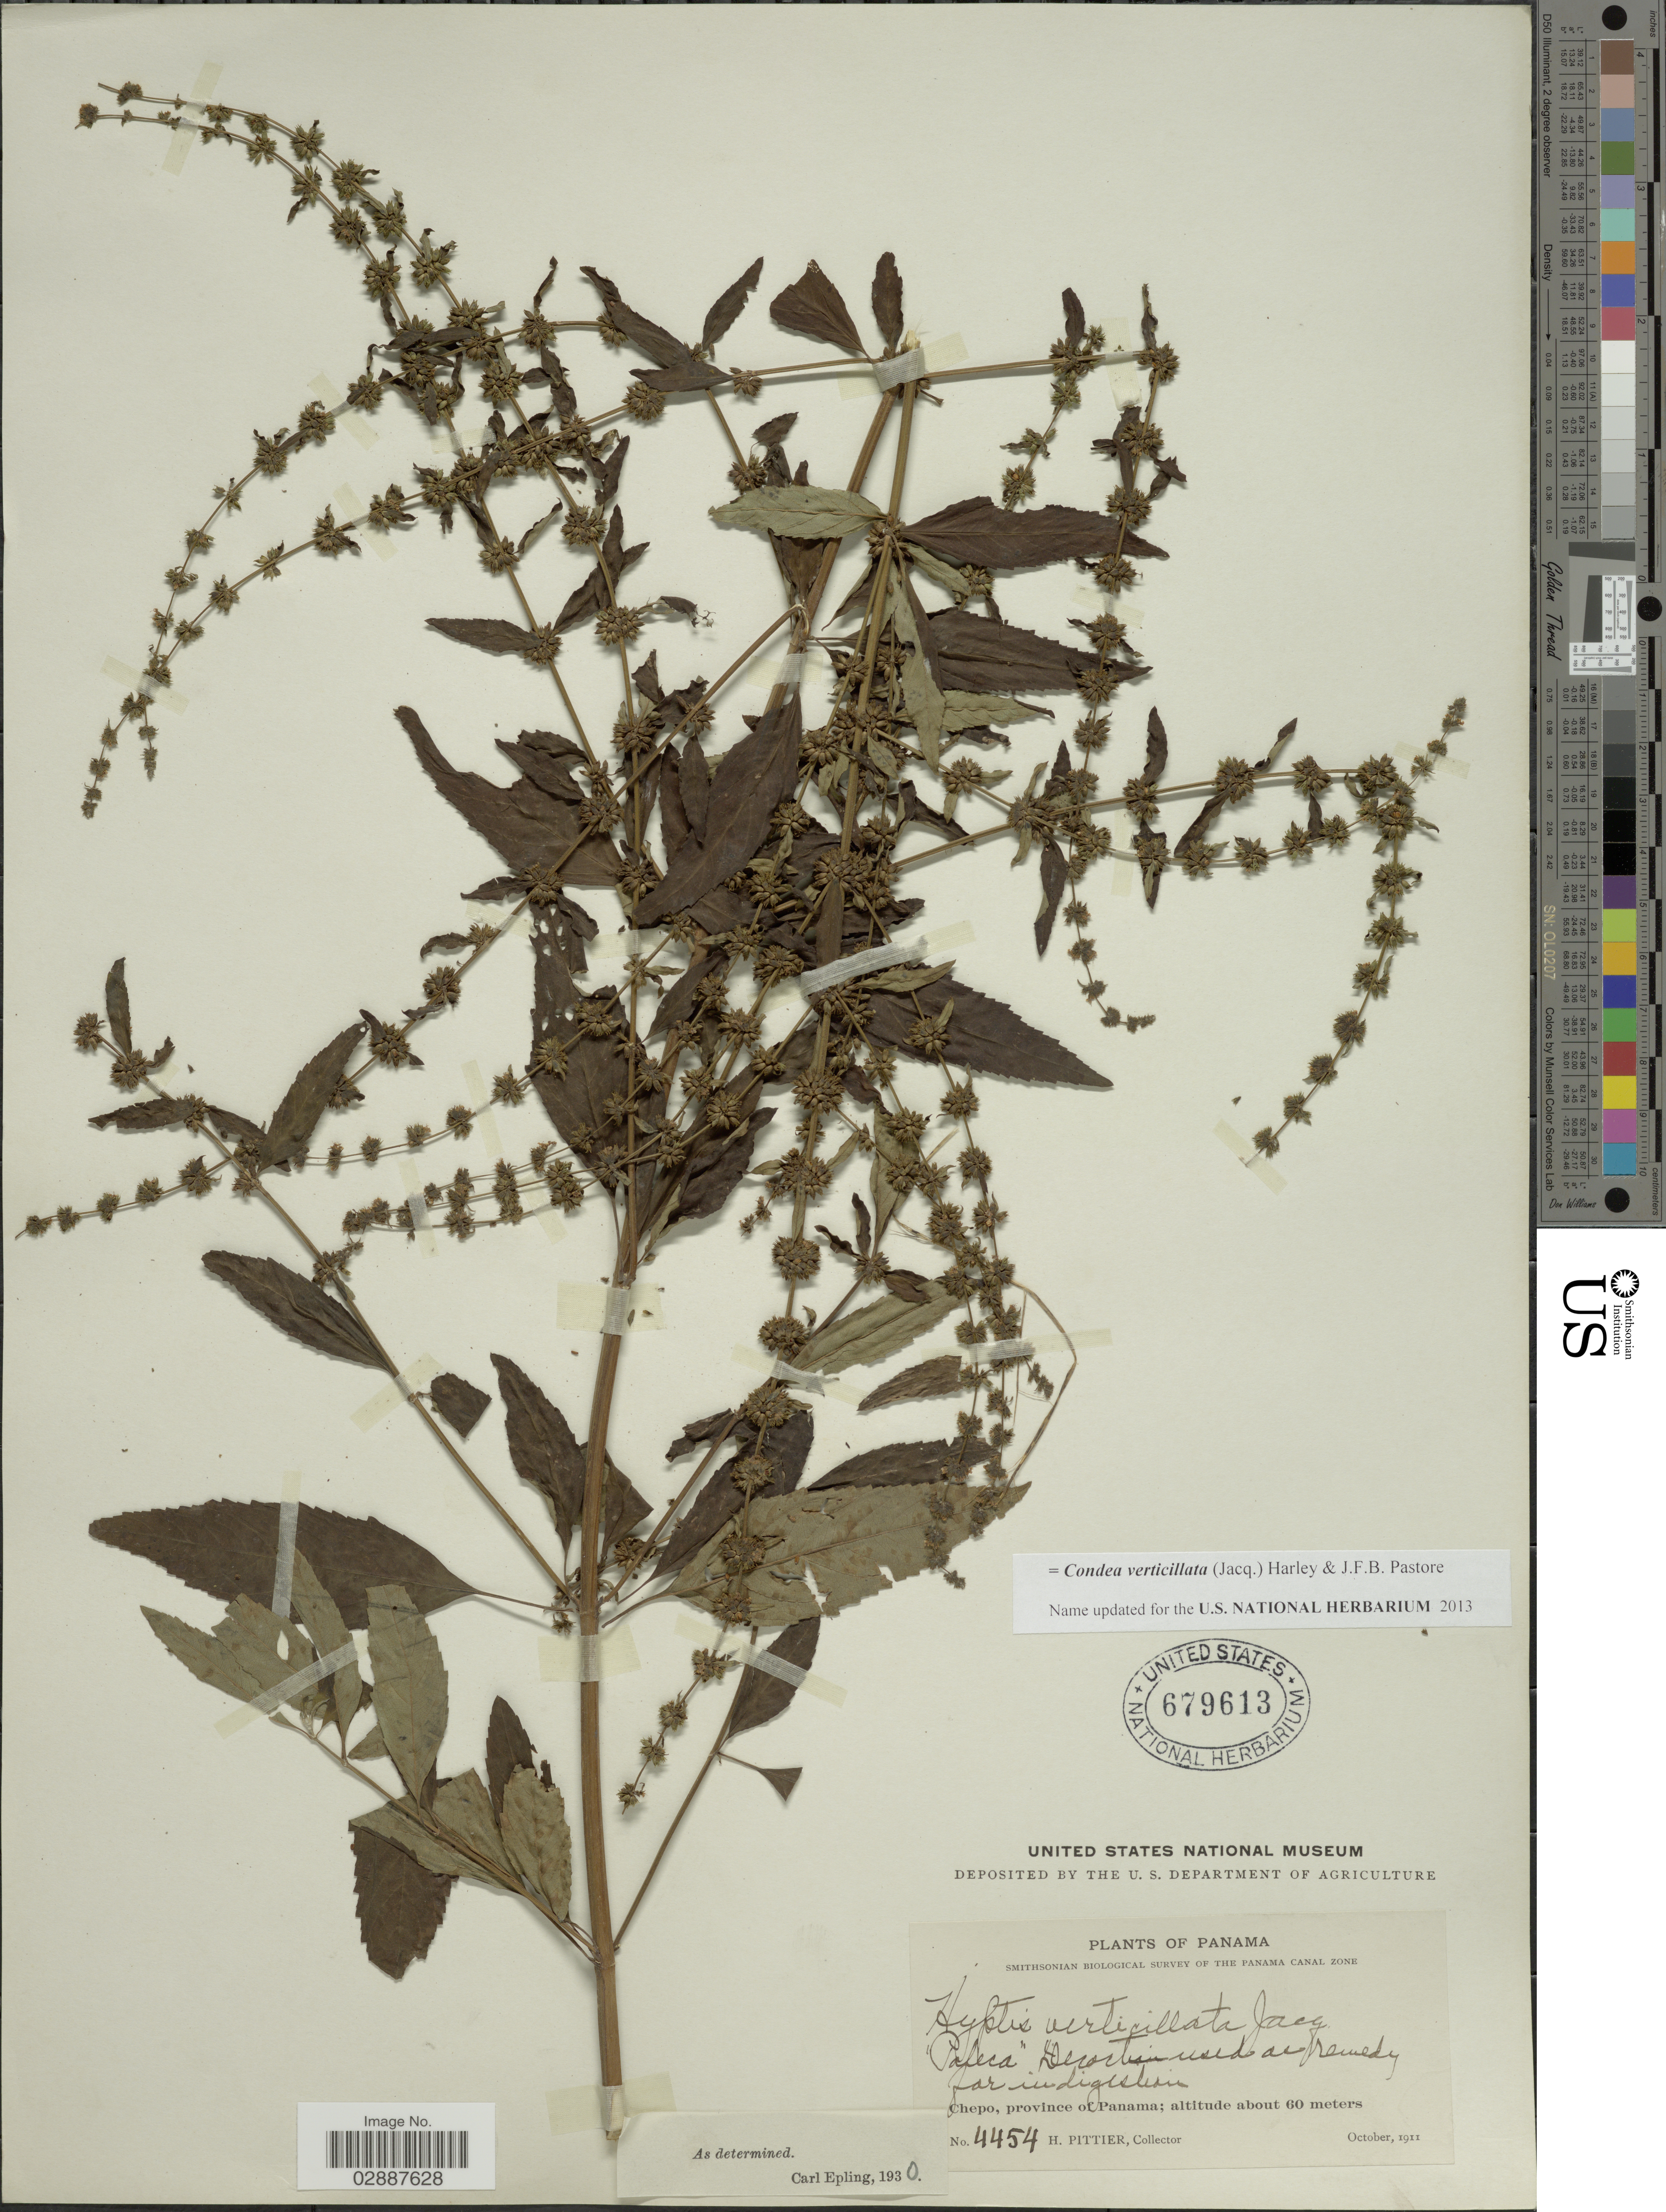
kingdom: Plantae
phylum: Tracheophyta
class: Magnoliopsida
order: Lamiales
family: Lamiaceae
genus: Condea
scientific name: Condea verticillata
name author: (Jacq.) Harley & J.F.B. Pastore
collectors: H. F. Pittier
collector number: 4454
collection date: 1911-10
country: Panama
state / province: Panamá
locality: Chepo.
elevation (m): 60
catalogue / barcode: US 679613